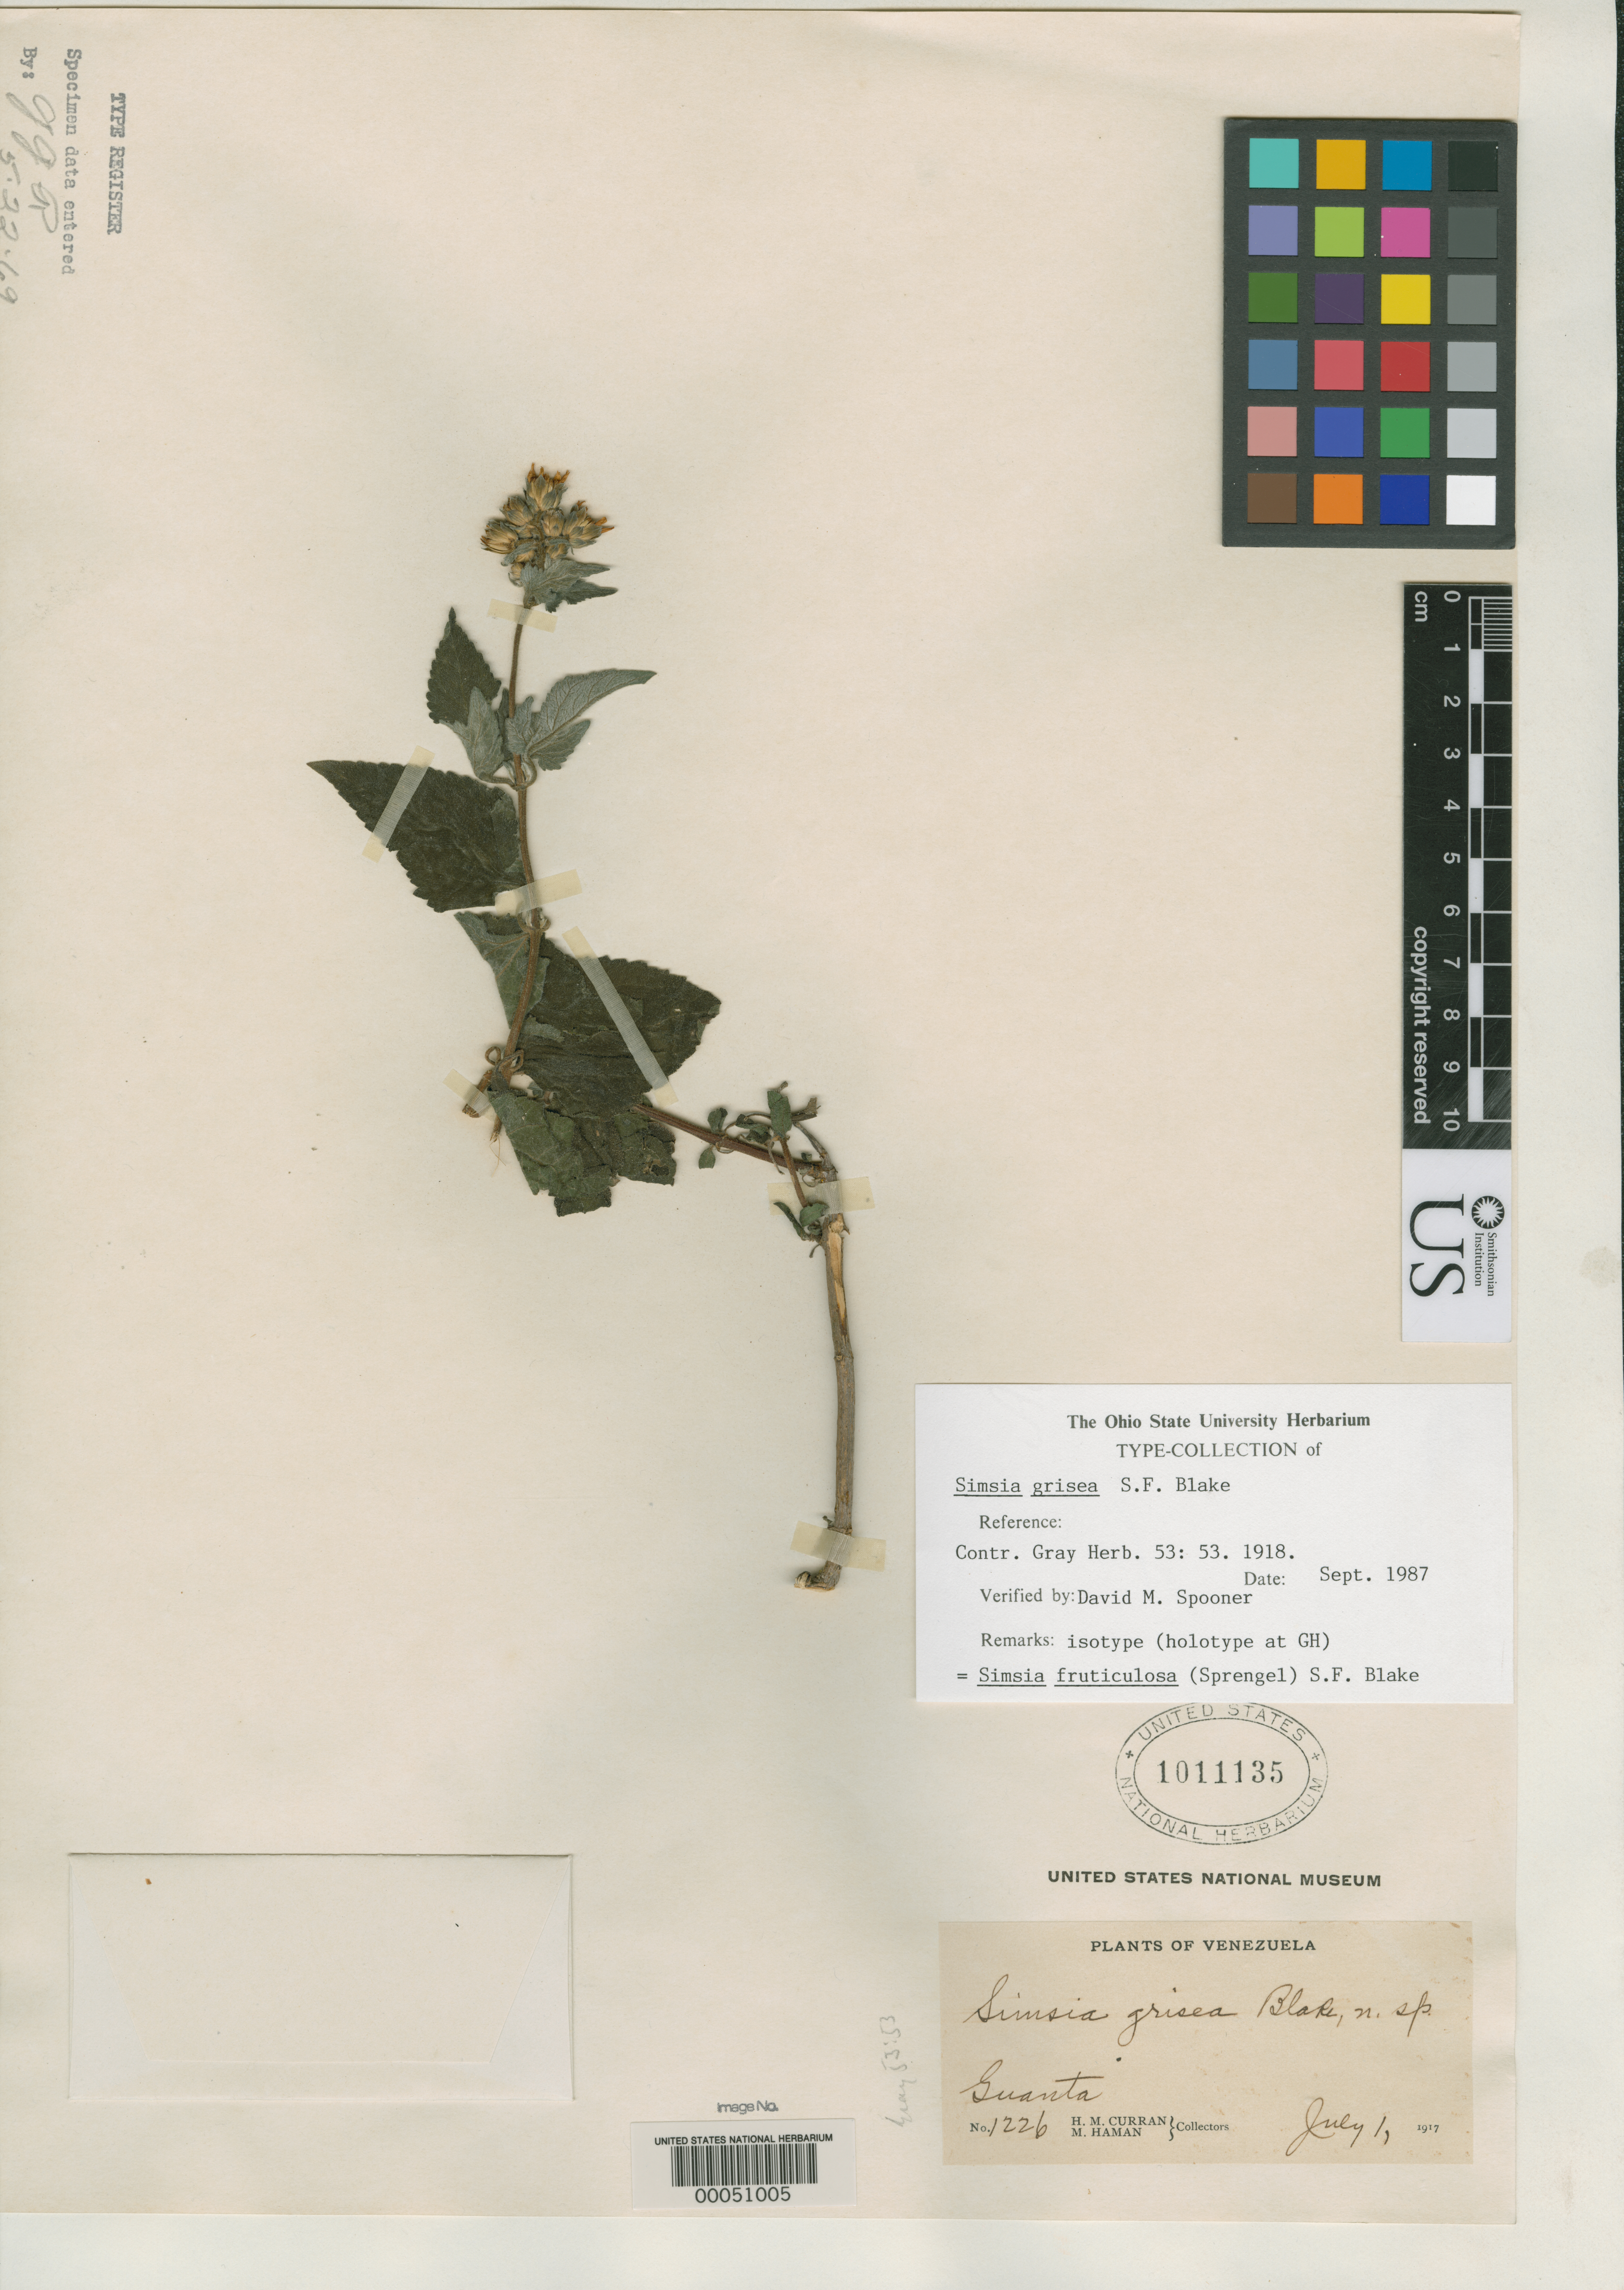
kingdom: Plantae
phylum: Tracheophyta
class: Magnoliopsida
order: Asterales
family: Asteraceae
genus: Simsia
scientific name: Simsia grisea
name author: S.F. Blake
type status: Isotype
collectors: H. M. Curran & M. Haman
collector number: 1226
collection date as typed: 01 Jul 1917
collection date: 1917-07-01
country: Venezuela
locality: Guanta.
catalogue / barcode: US 1011135